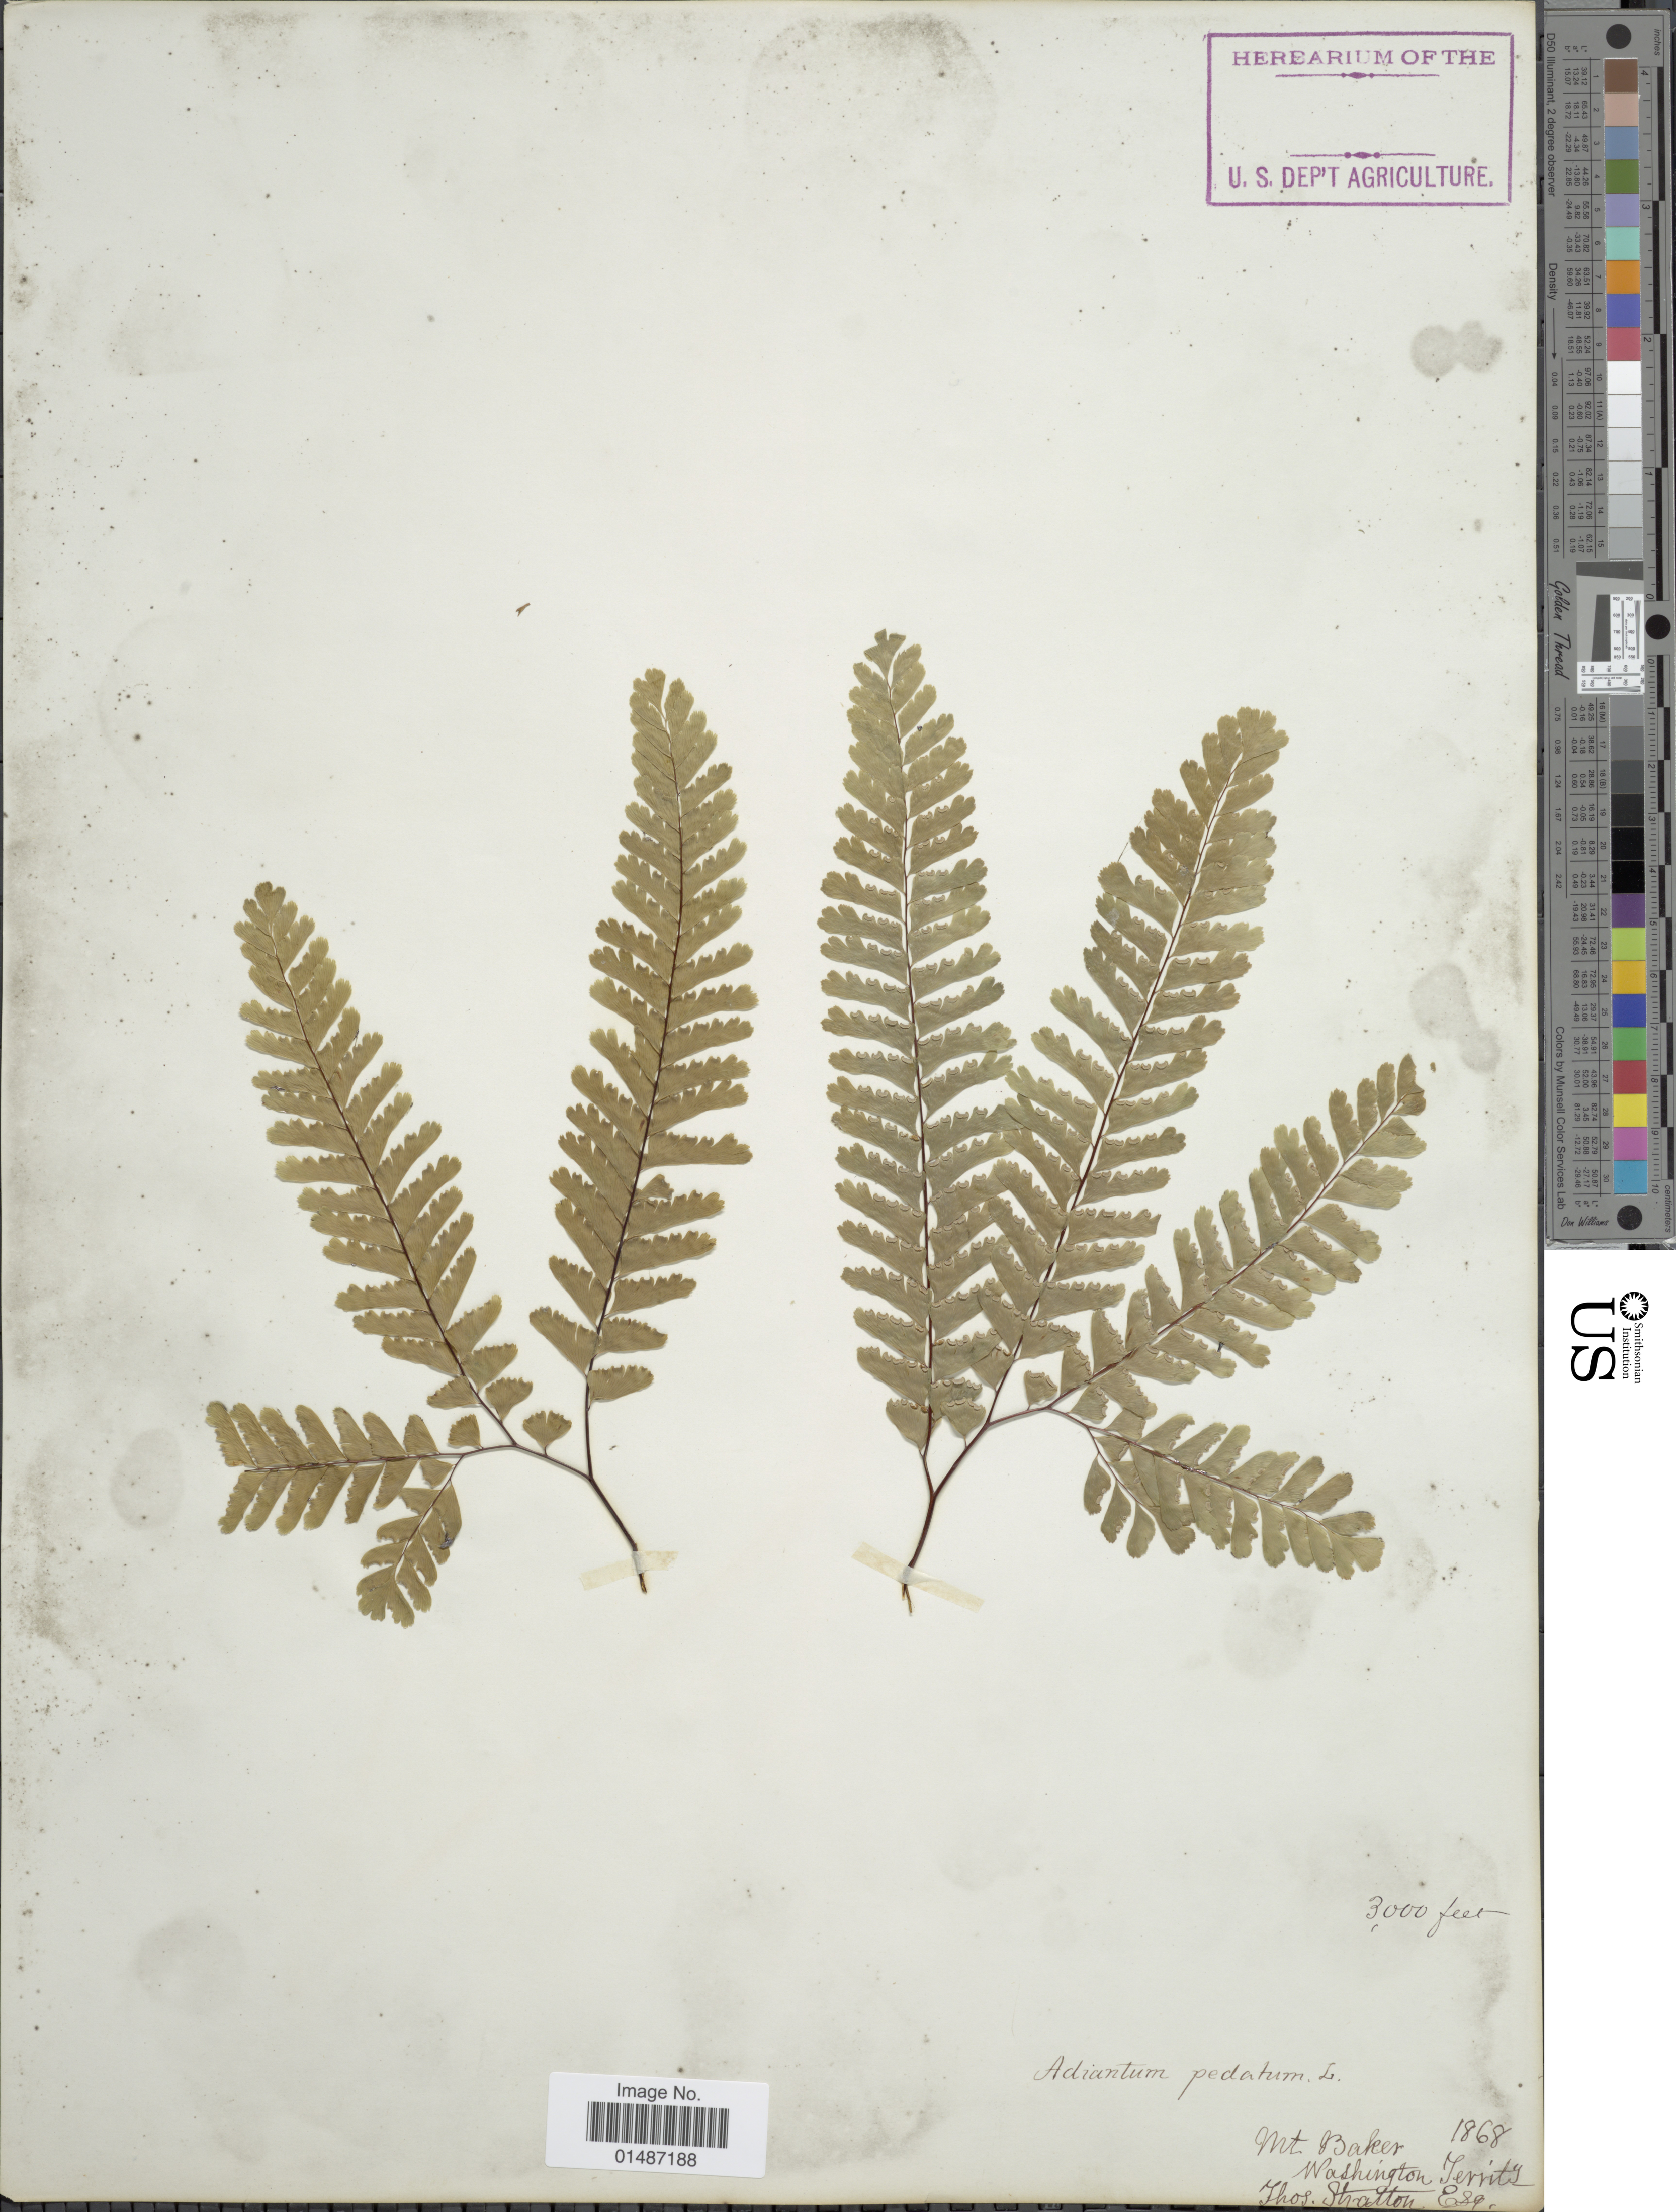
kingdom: Plantae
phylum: Tracheophyta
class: Polypodiopsida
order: Polypodiales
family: Pteridaceae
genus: Adiantum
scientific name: Adiantum pedatum subsp. aleuticum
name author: (Rupr.) Calder & Roy L. Taylor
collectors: T. Stratton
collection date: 1868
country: United States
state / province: Washington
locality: Mt. Baker, Washington Territs.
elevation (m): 914